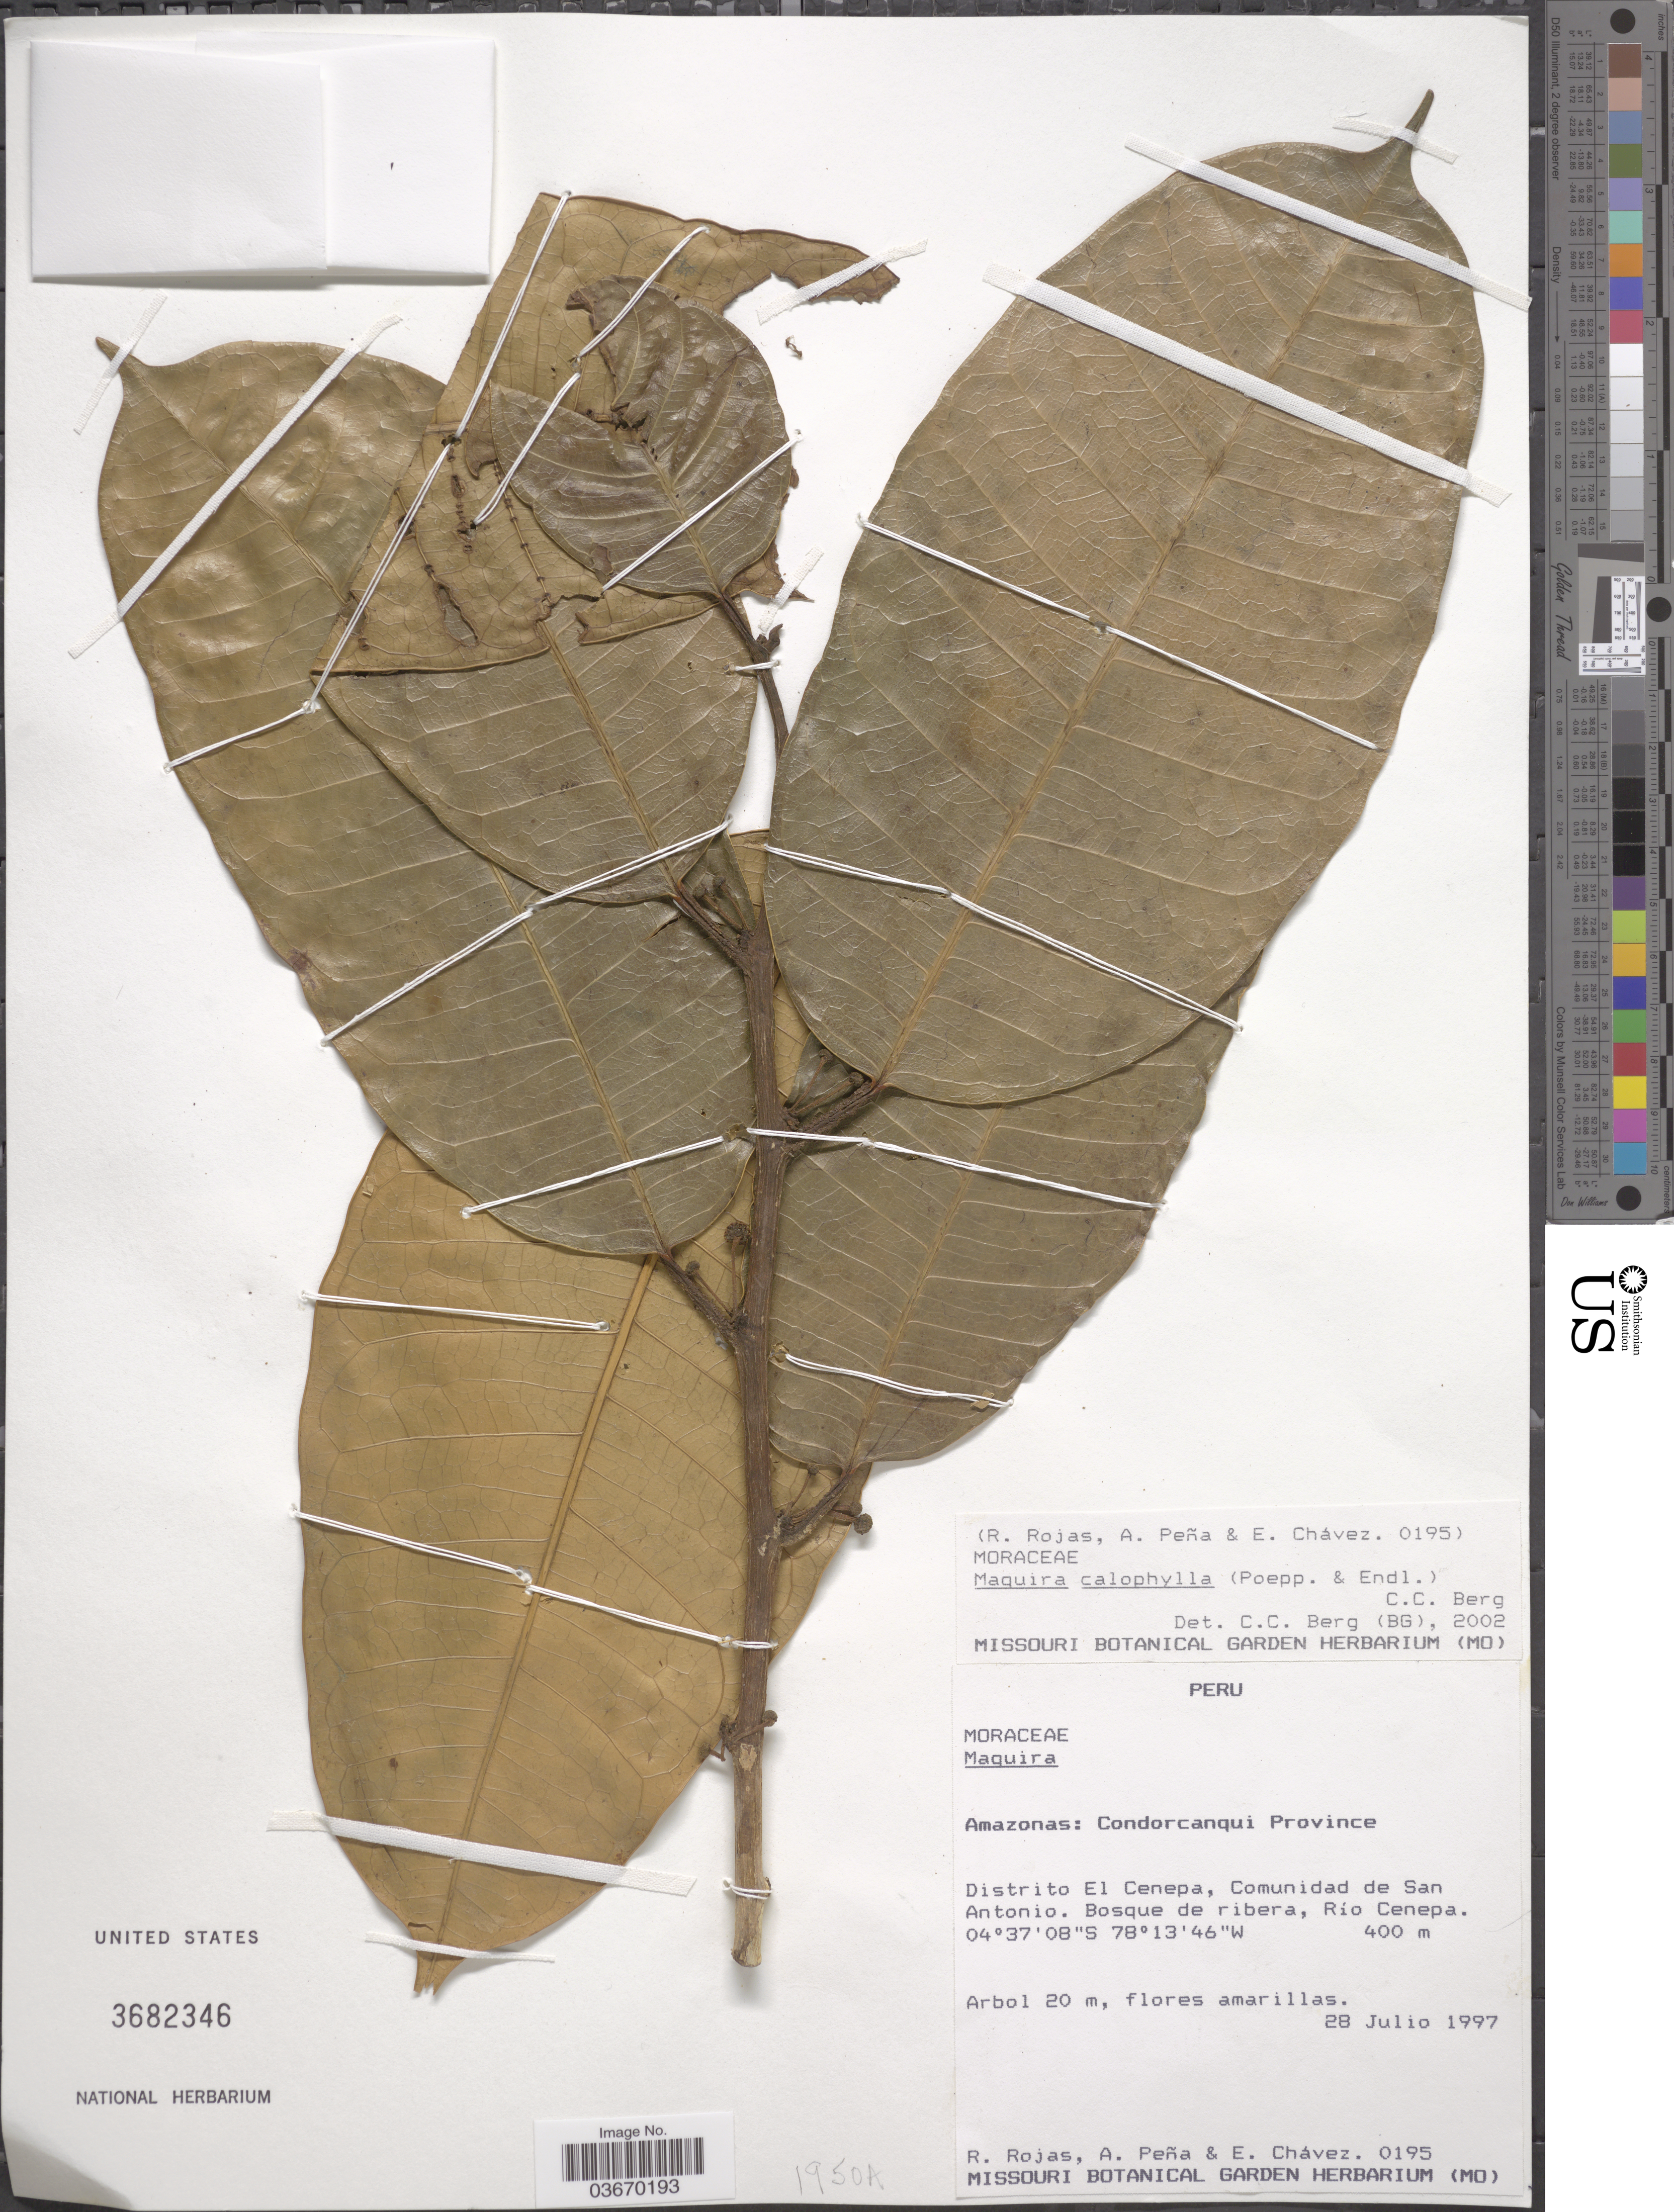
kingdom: Plantae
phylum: Tracheophyta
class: Magnoliopsida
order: Rosales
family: Moraceae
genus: Maquira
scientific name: Maquira calophylla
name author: (Poepp. & Endl.) C.C. Berg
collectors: R. Rojas, A. Peña & E. Chávez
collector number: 0195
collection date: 1997-07-28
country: Peru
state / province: Amazonas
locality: Condorcanqui Province. Distrito El Cenepa, Comunidad de San Antonio. Bosque de ribera, Río Cenepa.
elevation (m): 400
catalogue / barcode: US 3682346